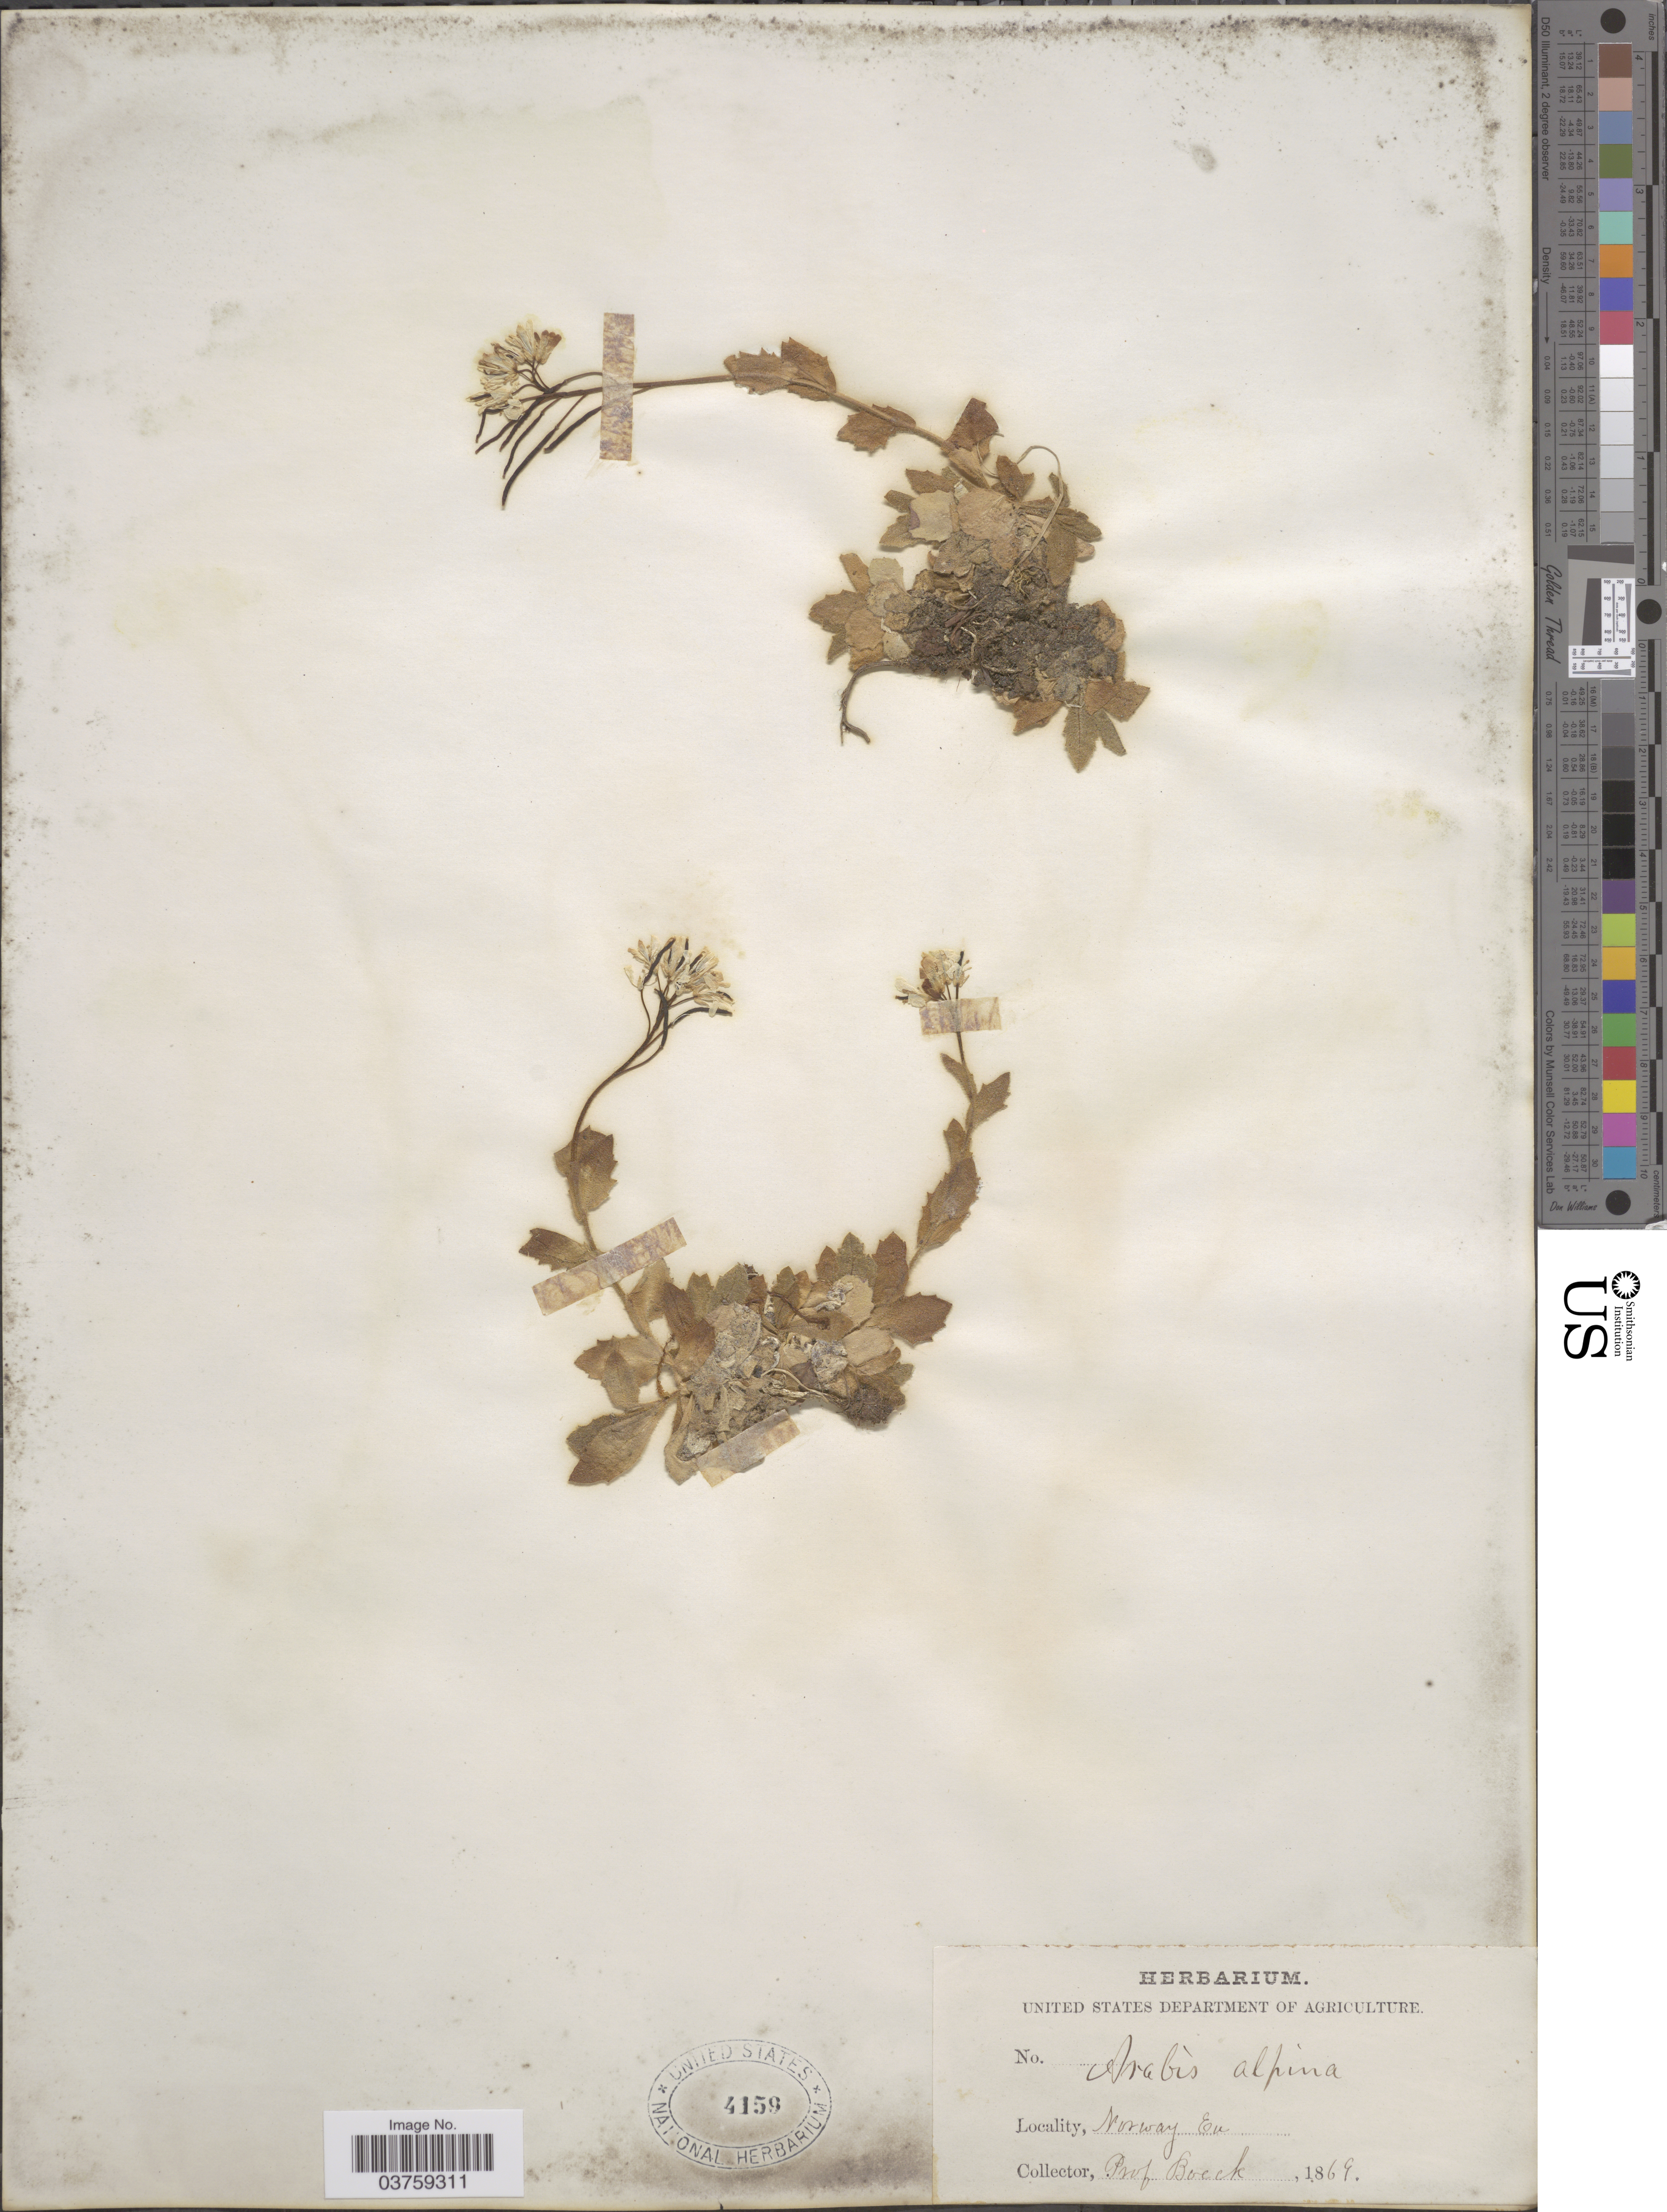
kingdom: Plantae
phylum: Tracheophyta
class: Magnoliopsida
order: Brassicales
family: Brassicaceae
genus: Arabis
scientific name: Arabis alpina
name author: L.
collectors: Prof. Boeck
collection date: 1869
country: Norway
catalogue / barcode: US 4159